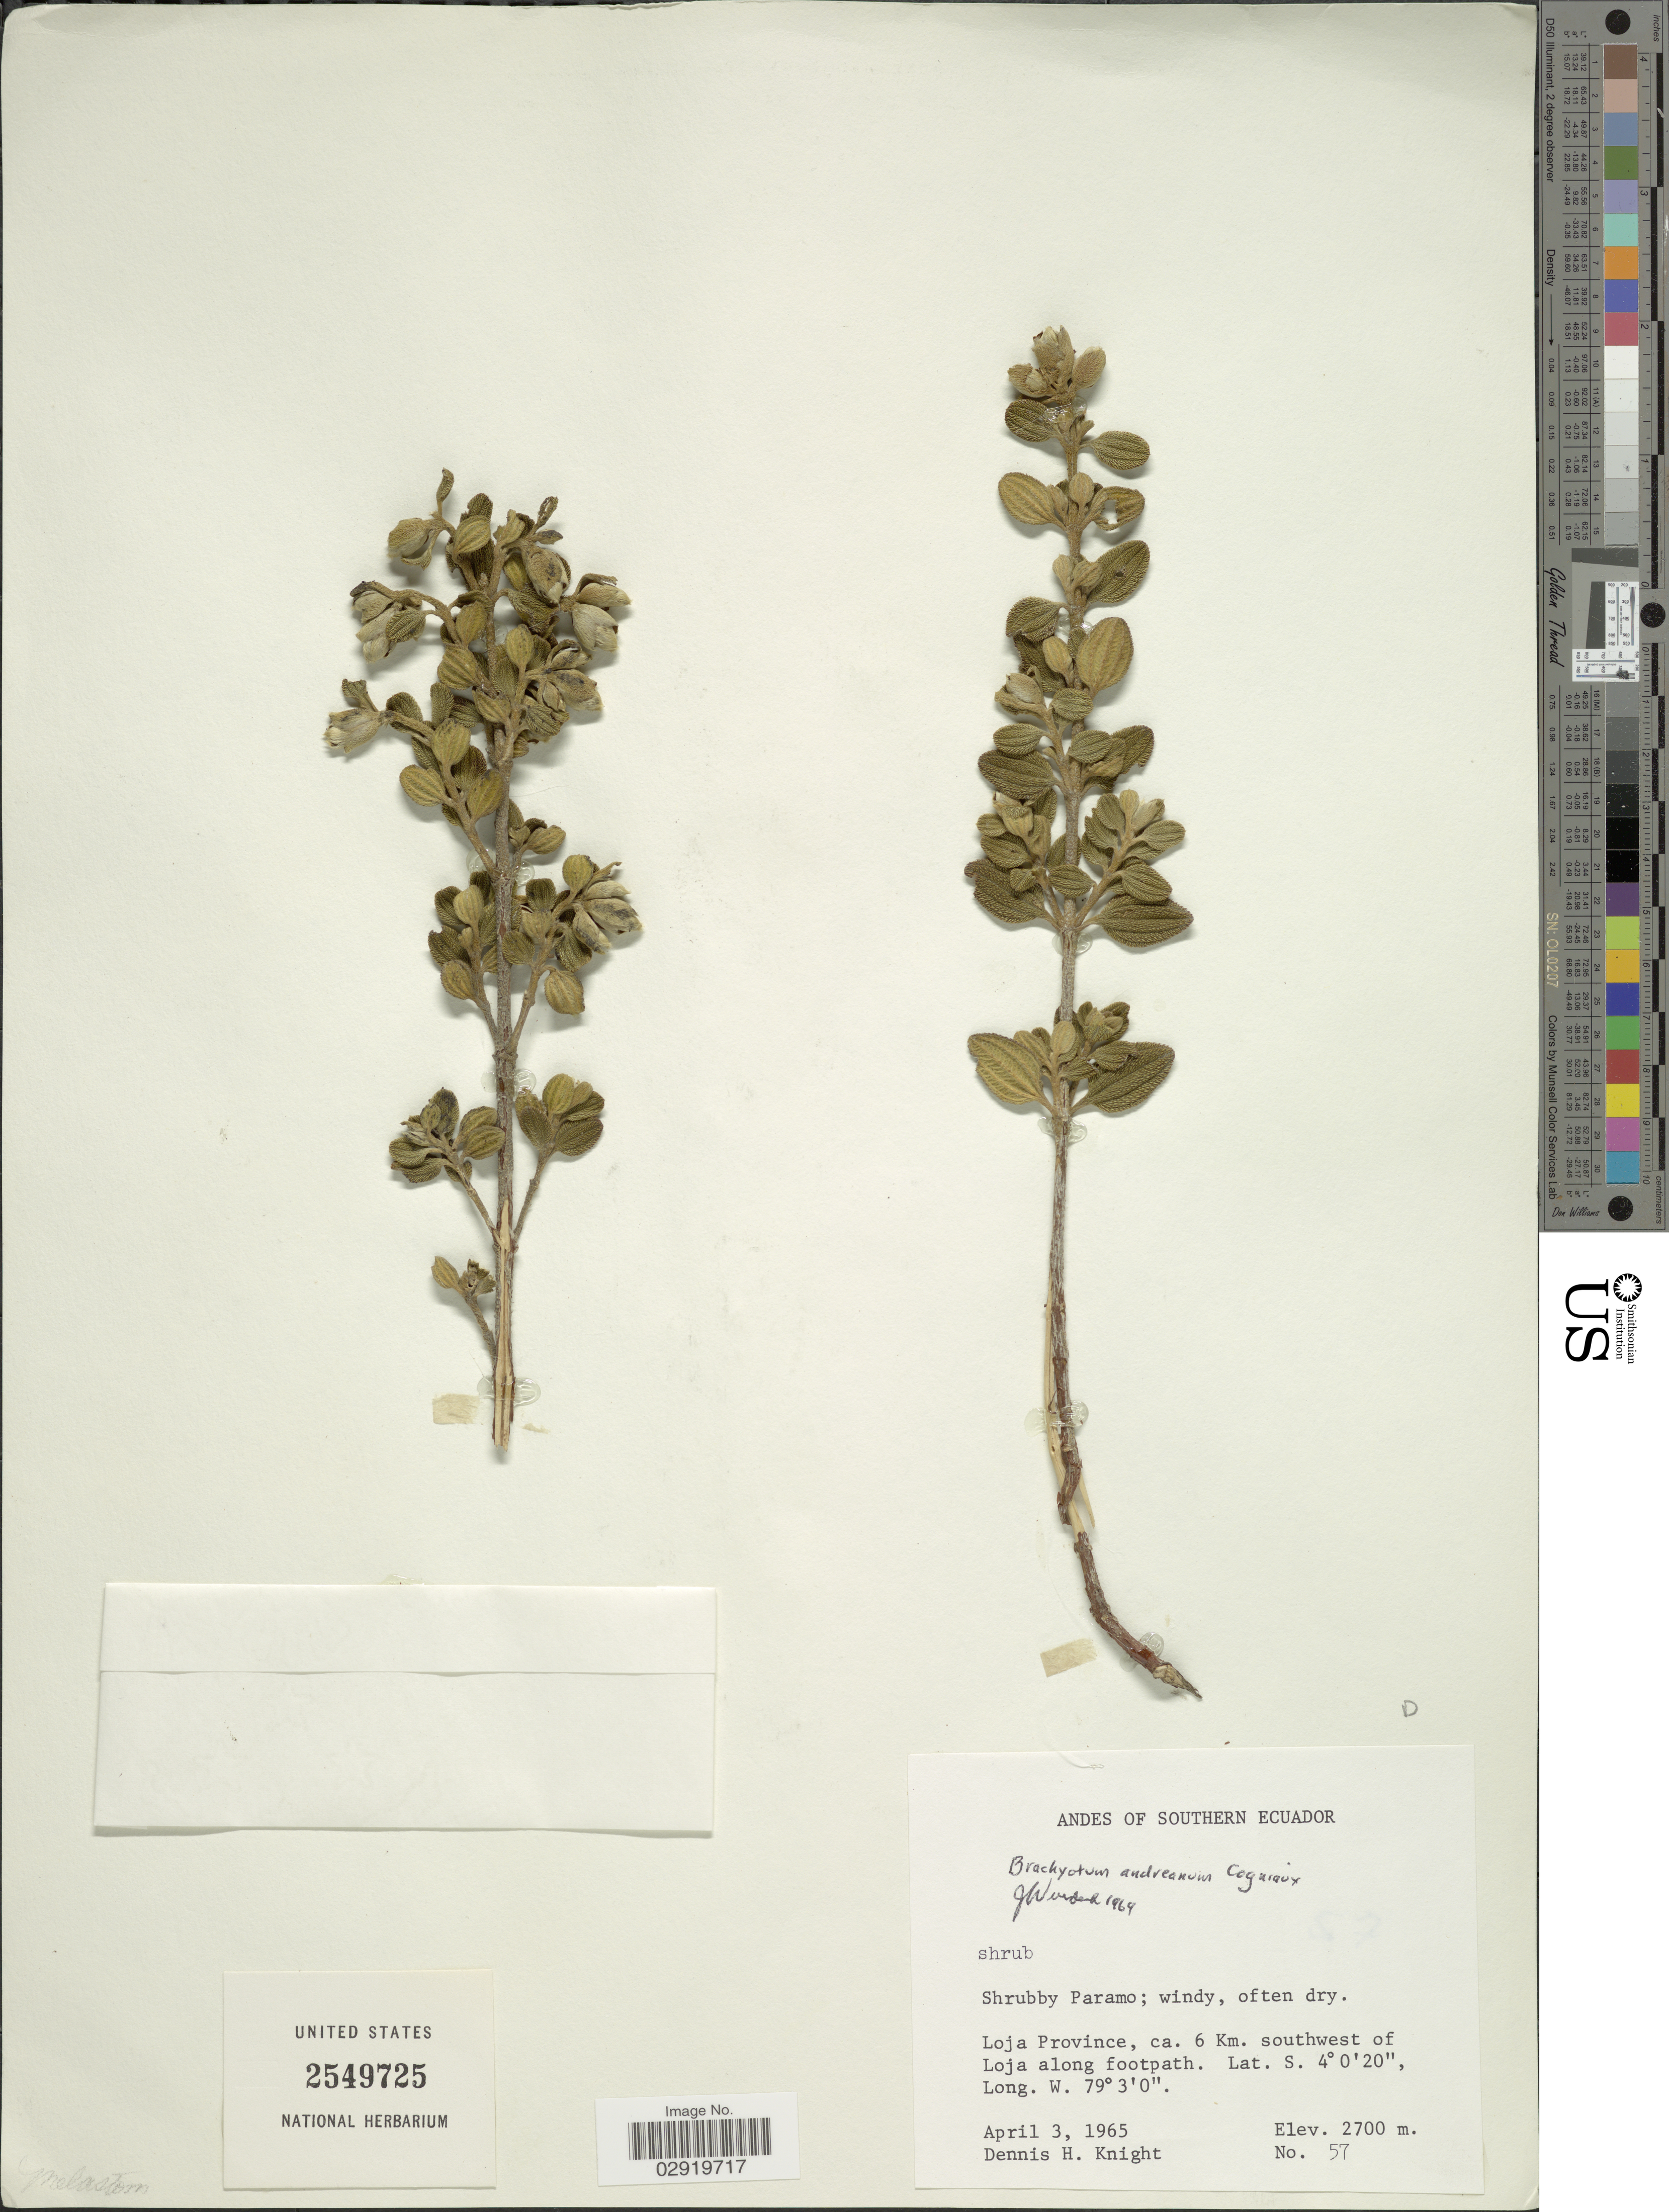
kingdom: Plantae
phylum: Tracheophyta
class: Magnoliopsida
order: Myrtales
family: Melastomataceae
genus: Brachyotum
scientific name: Brachyotum andreanum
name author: Cogn.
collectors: D. Knight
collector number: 57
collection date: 1965-04-03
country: Ecuador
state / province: Loja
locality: Southern Ecuador. Ca. 6 km. southwest of Loja along footpath.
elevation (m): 2700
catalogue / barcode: US 2549725